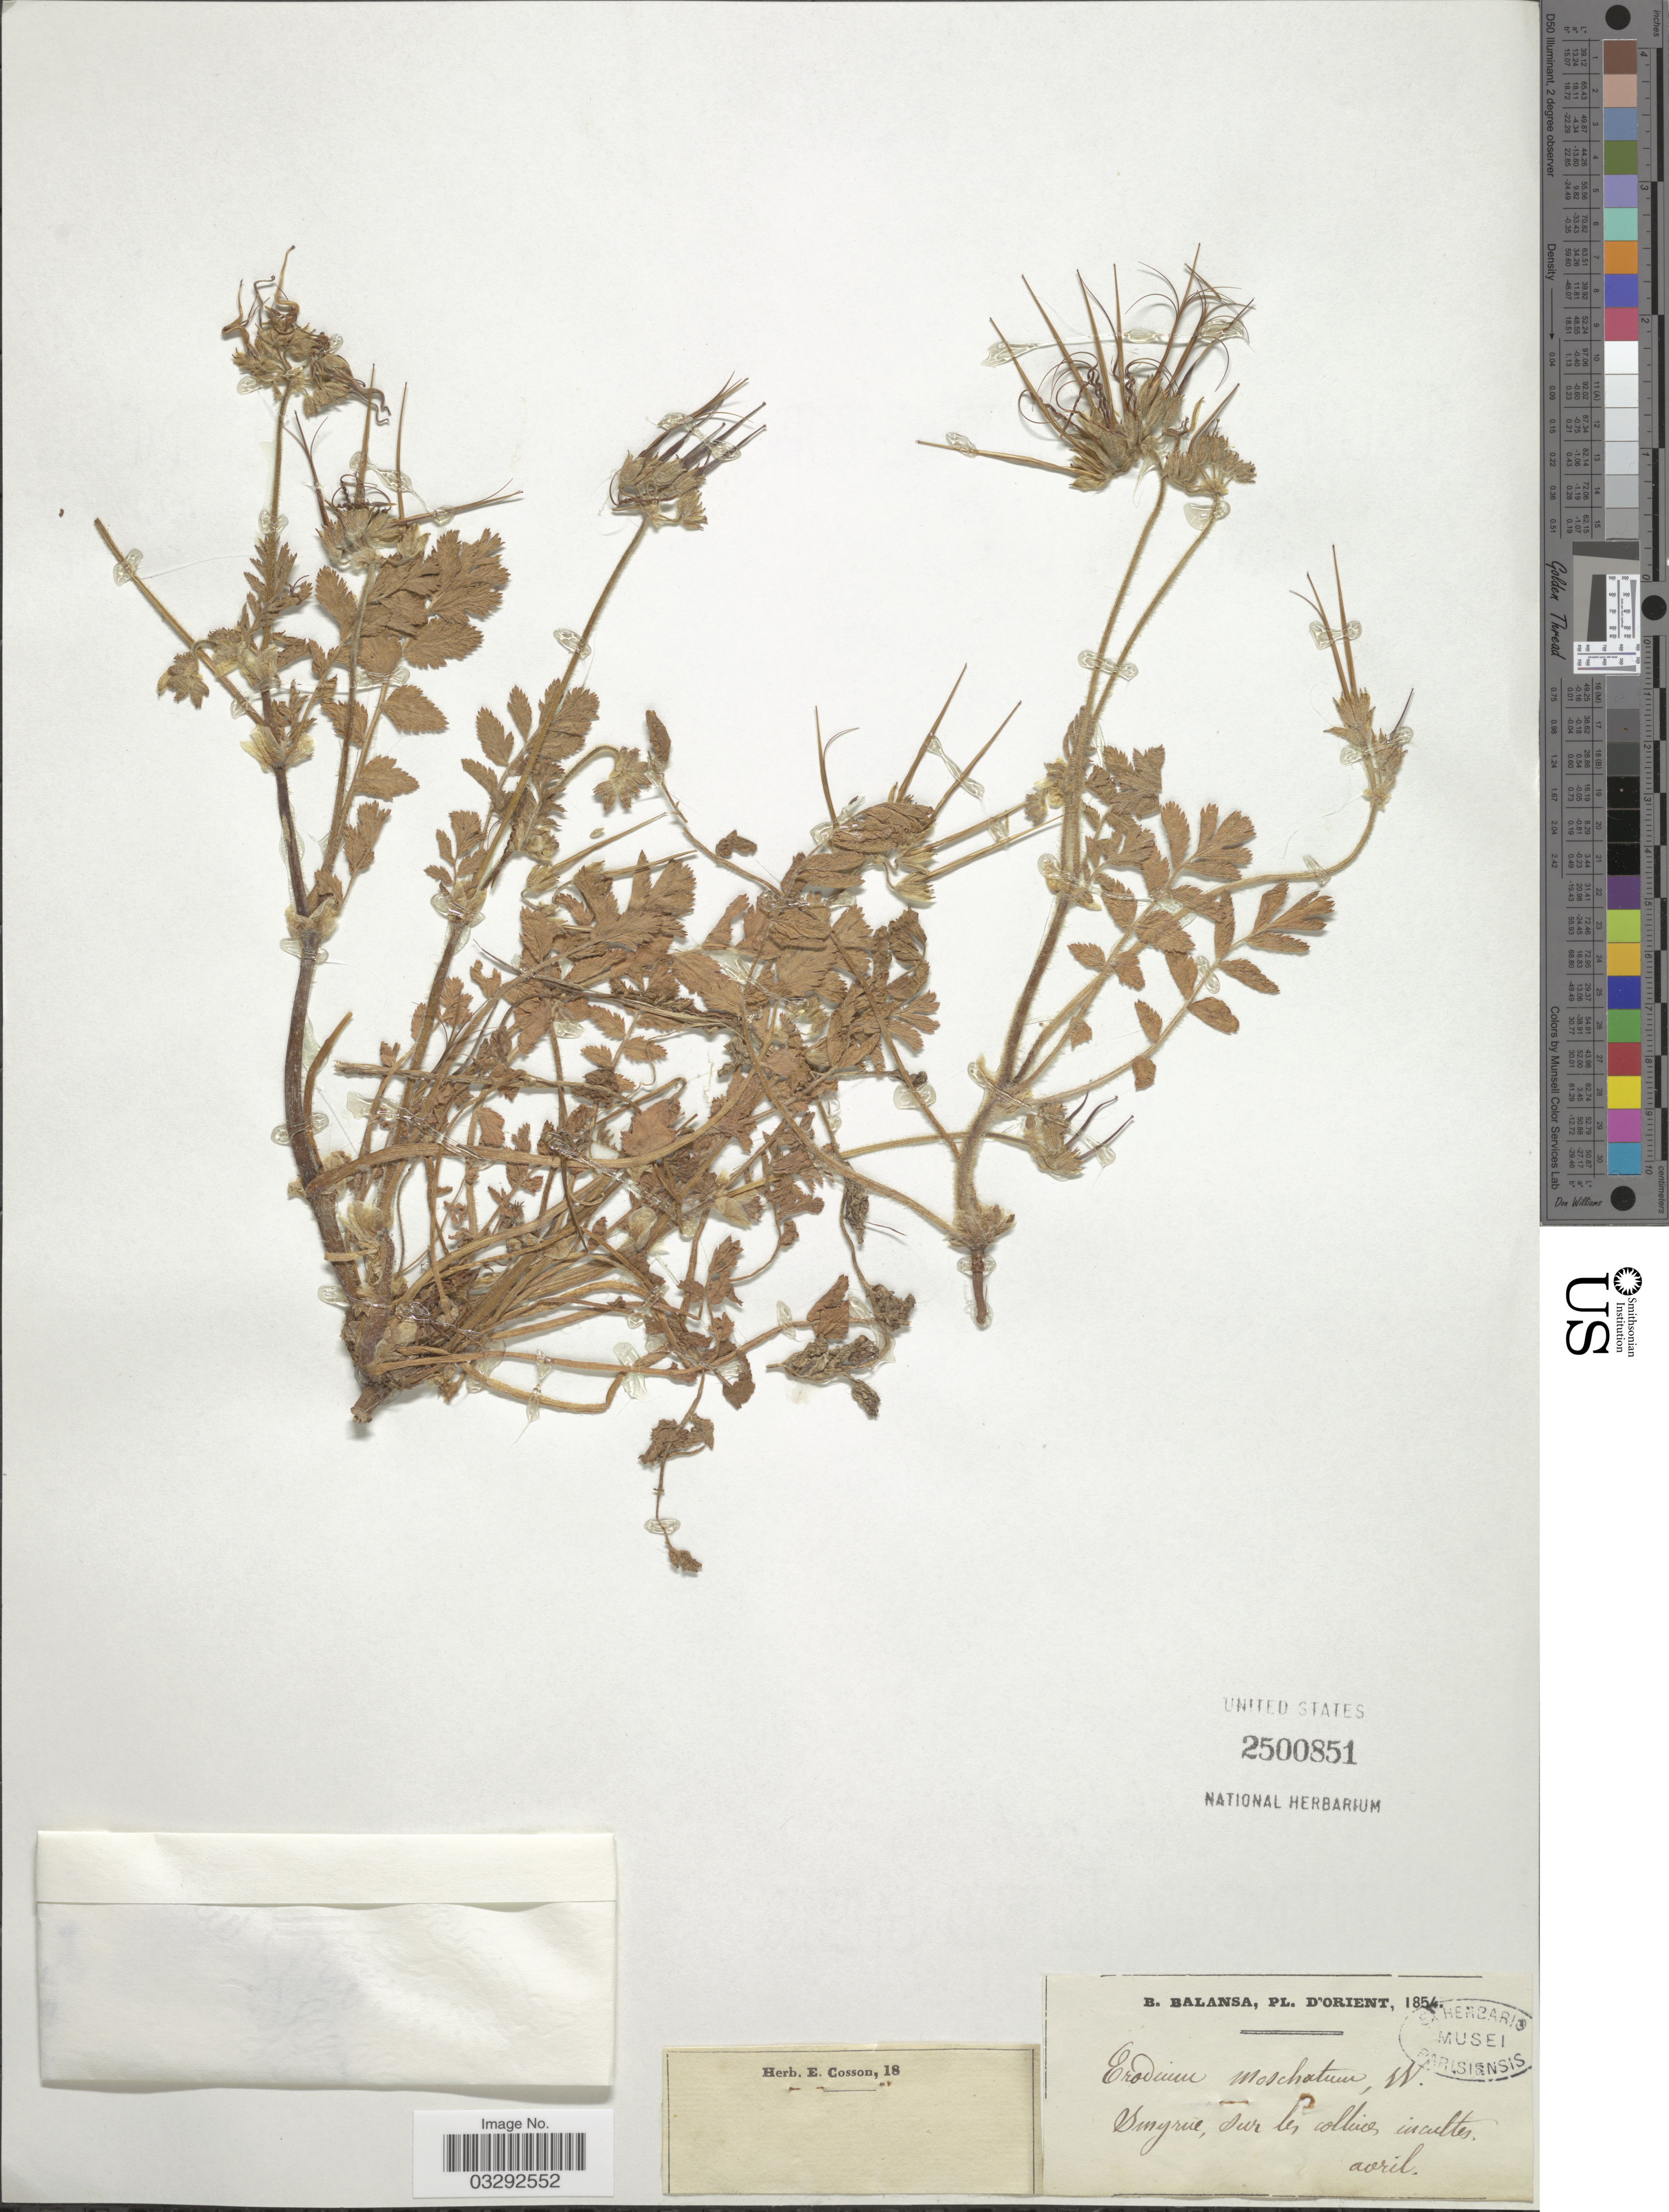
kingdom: Plantae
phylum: Tracheophyta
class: Magnoliopsida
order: Geraniales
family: Geraniaceae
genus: Erodium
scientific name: Erodium moschatum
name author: (L.) L'Hér. ex Aiton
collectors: B. Balansa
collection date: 1854-04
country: Turkey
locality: D'Orient. Smyrne, sur les collines incultis.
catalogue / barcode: US 2500851